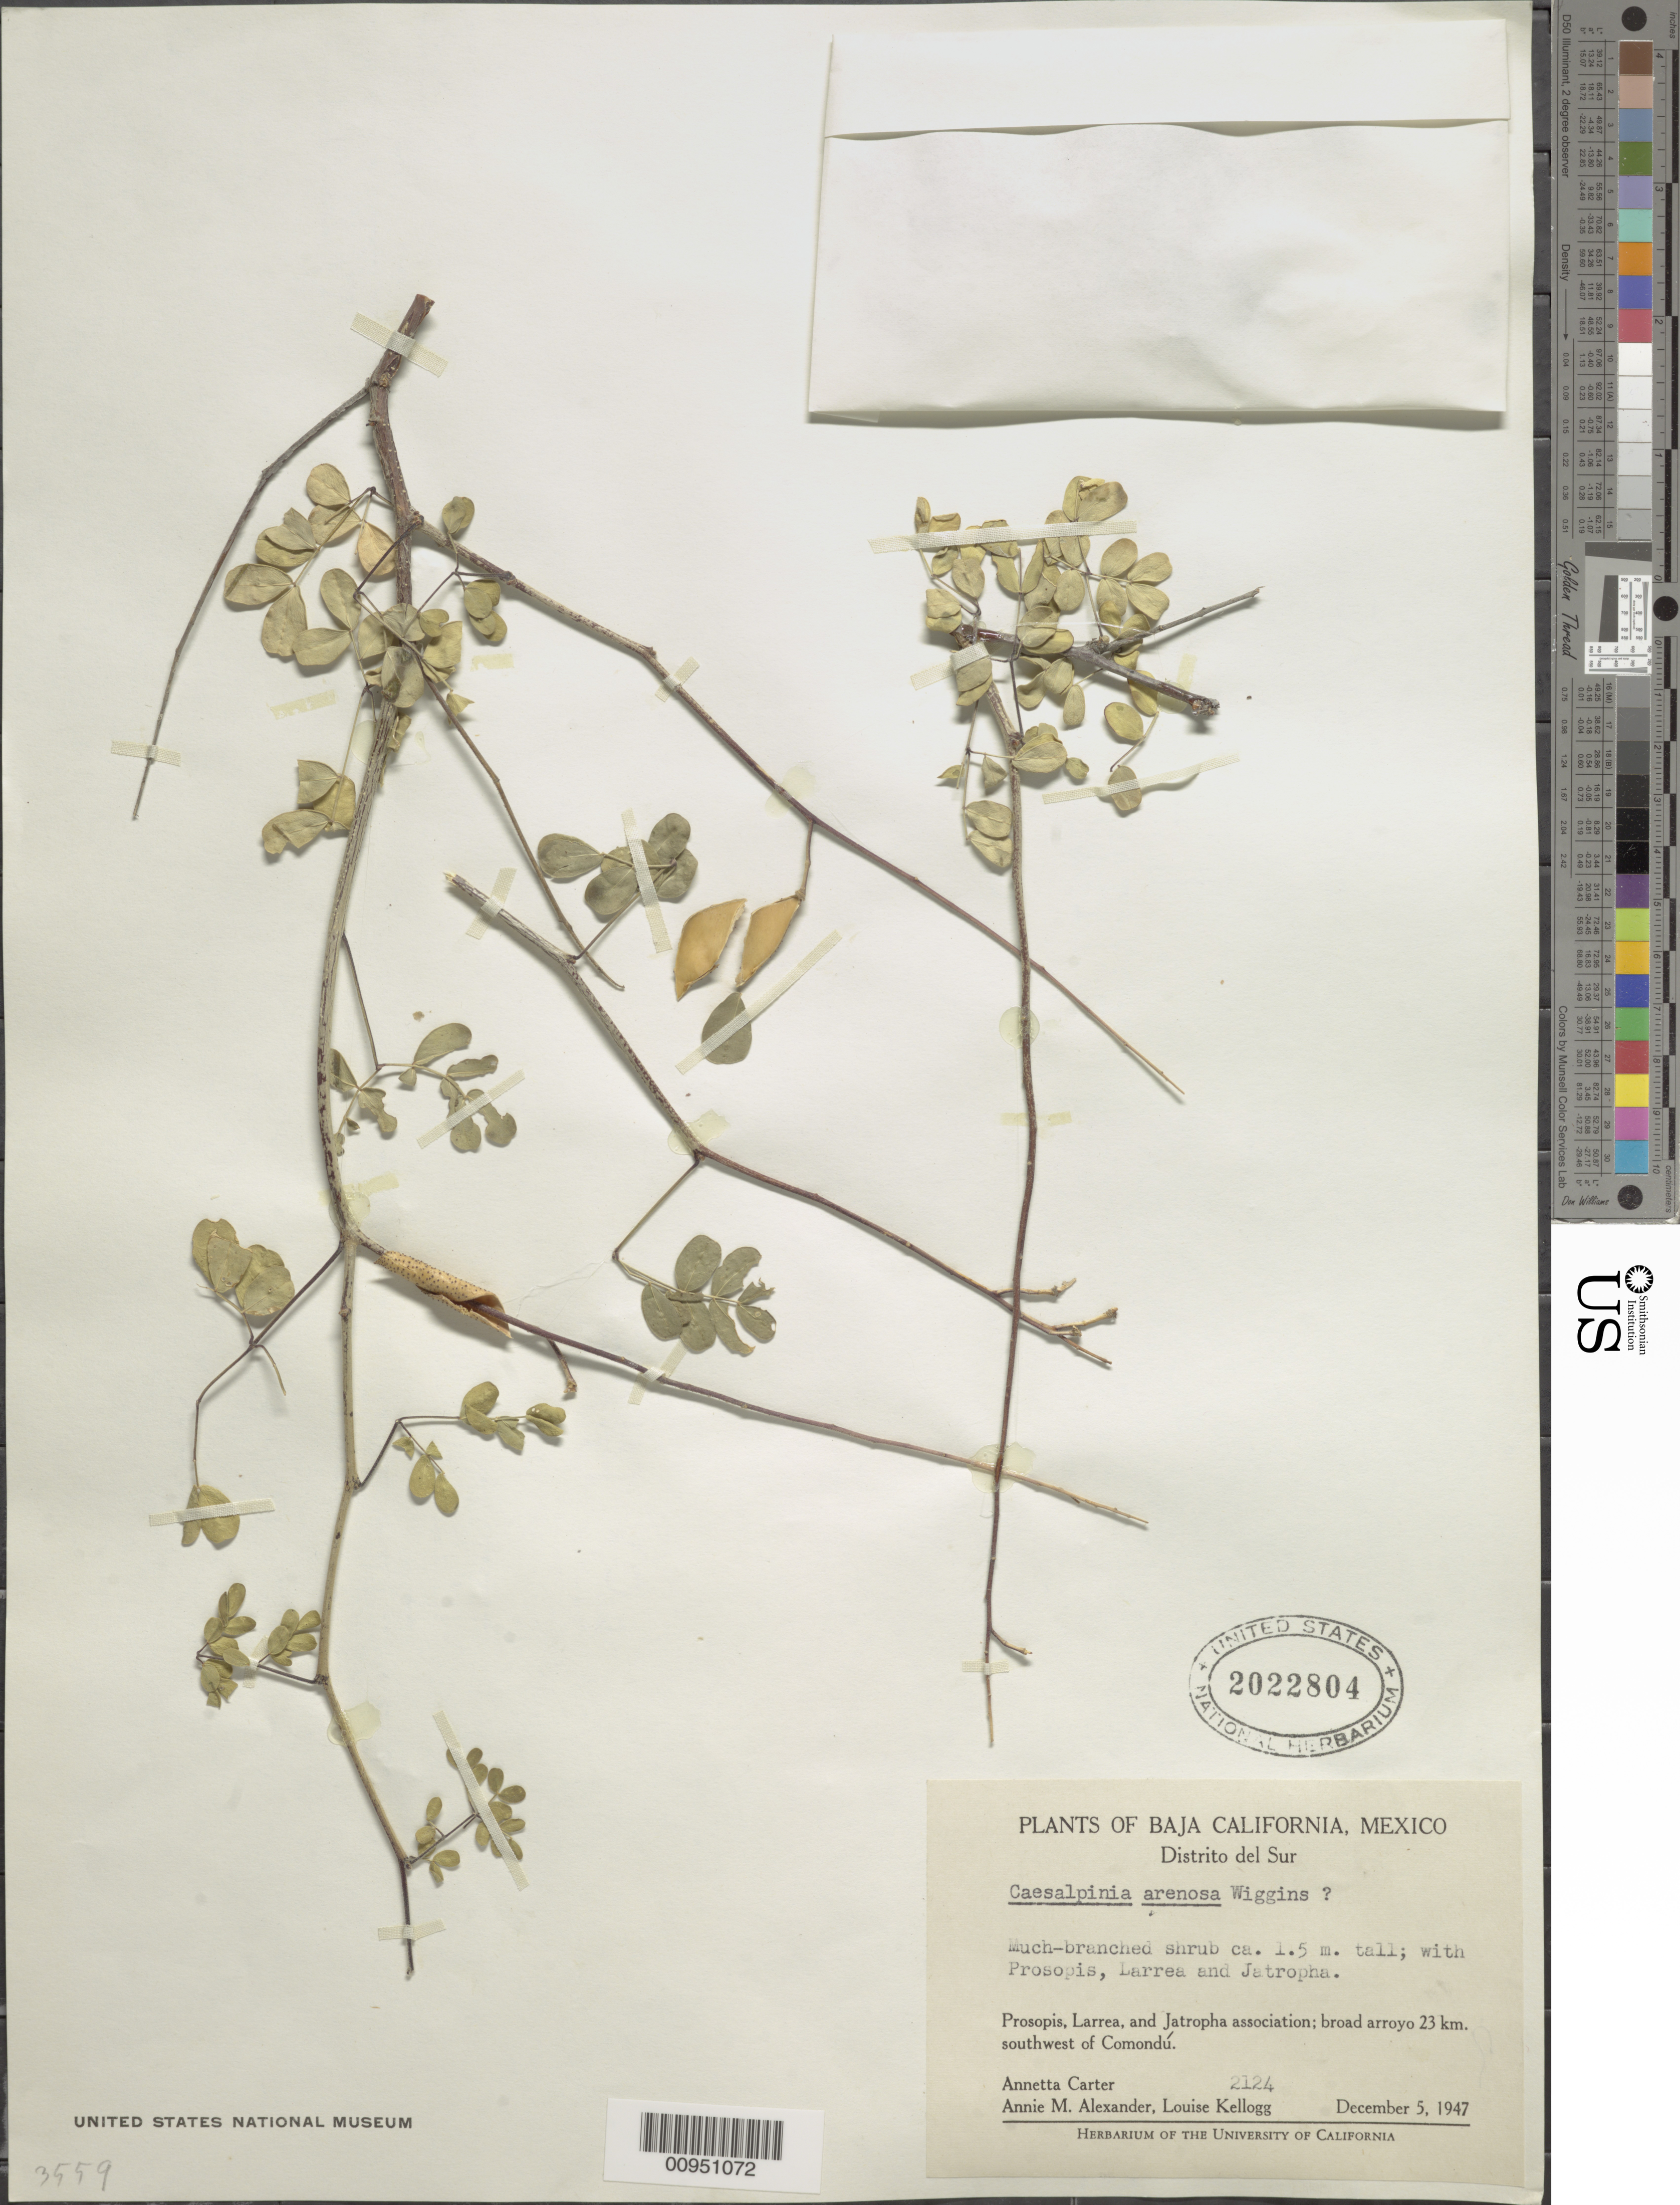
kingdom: Plantae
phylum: Tracheophyta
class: Magnoliopsida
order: Fabales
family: Fabaceae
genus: Erythrostemon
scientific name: Erythrostemon pannosus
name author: (K. Brandegee) Gagnon & G.P. Lewis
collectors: A. M. Carter, A. M. Alexander & L. Kellogg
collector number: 2124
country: Mexico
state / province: Baja California Sur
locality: Prosopis, Larrea and Jatropha. SW of Comondu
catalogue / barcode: US 2022804